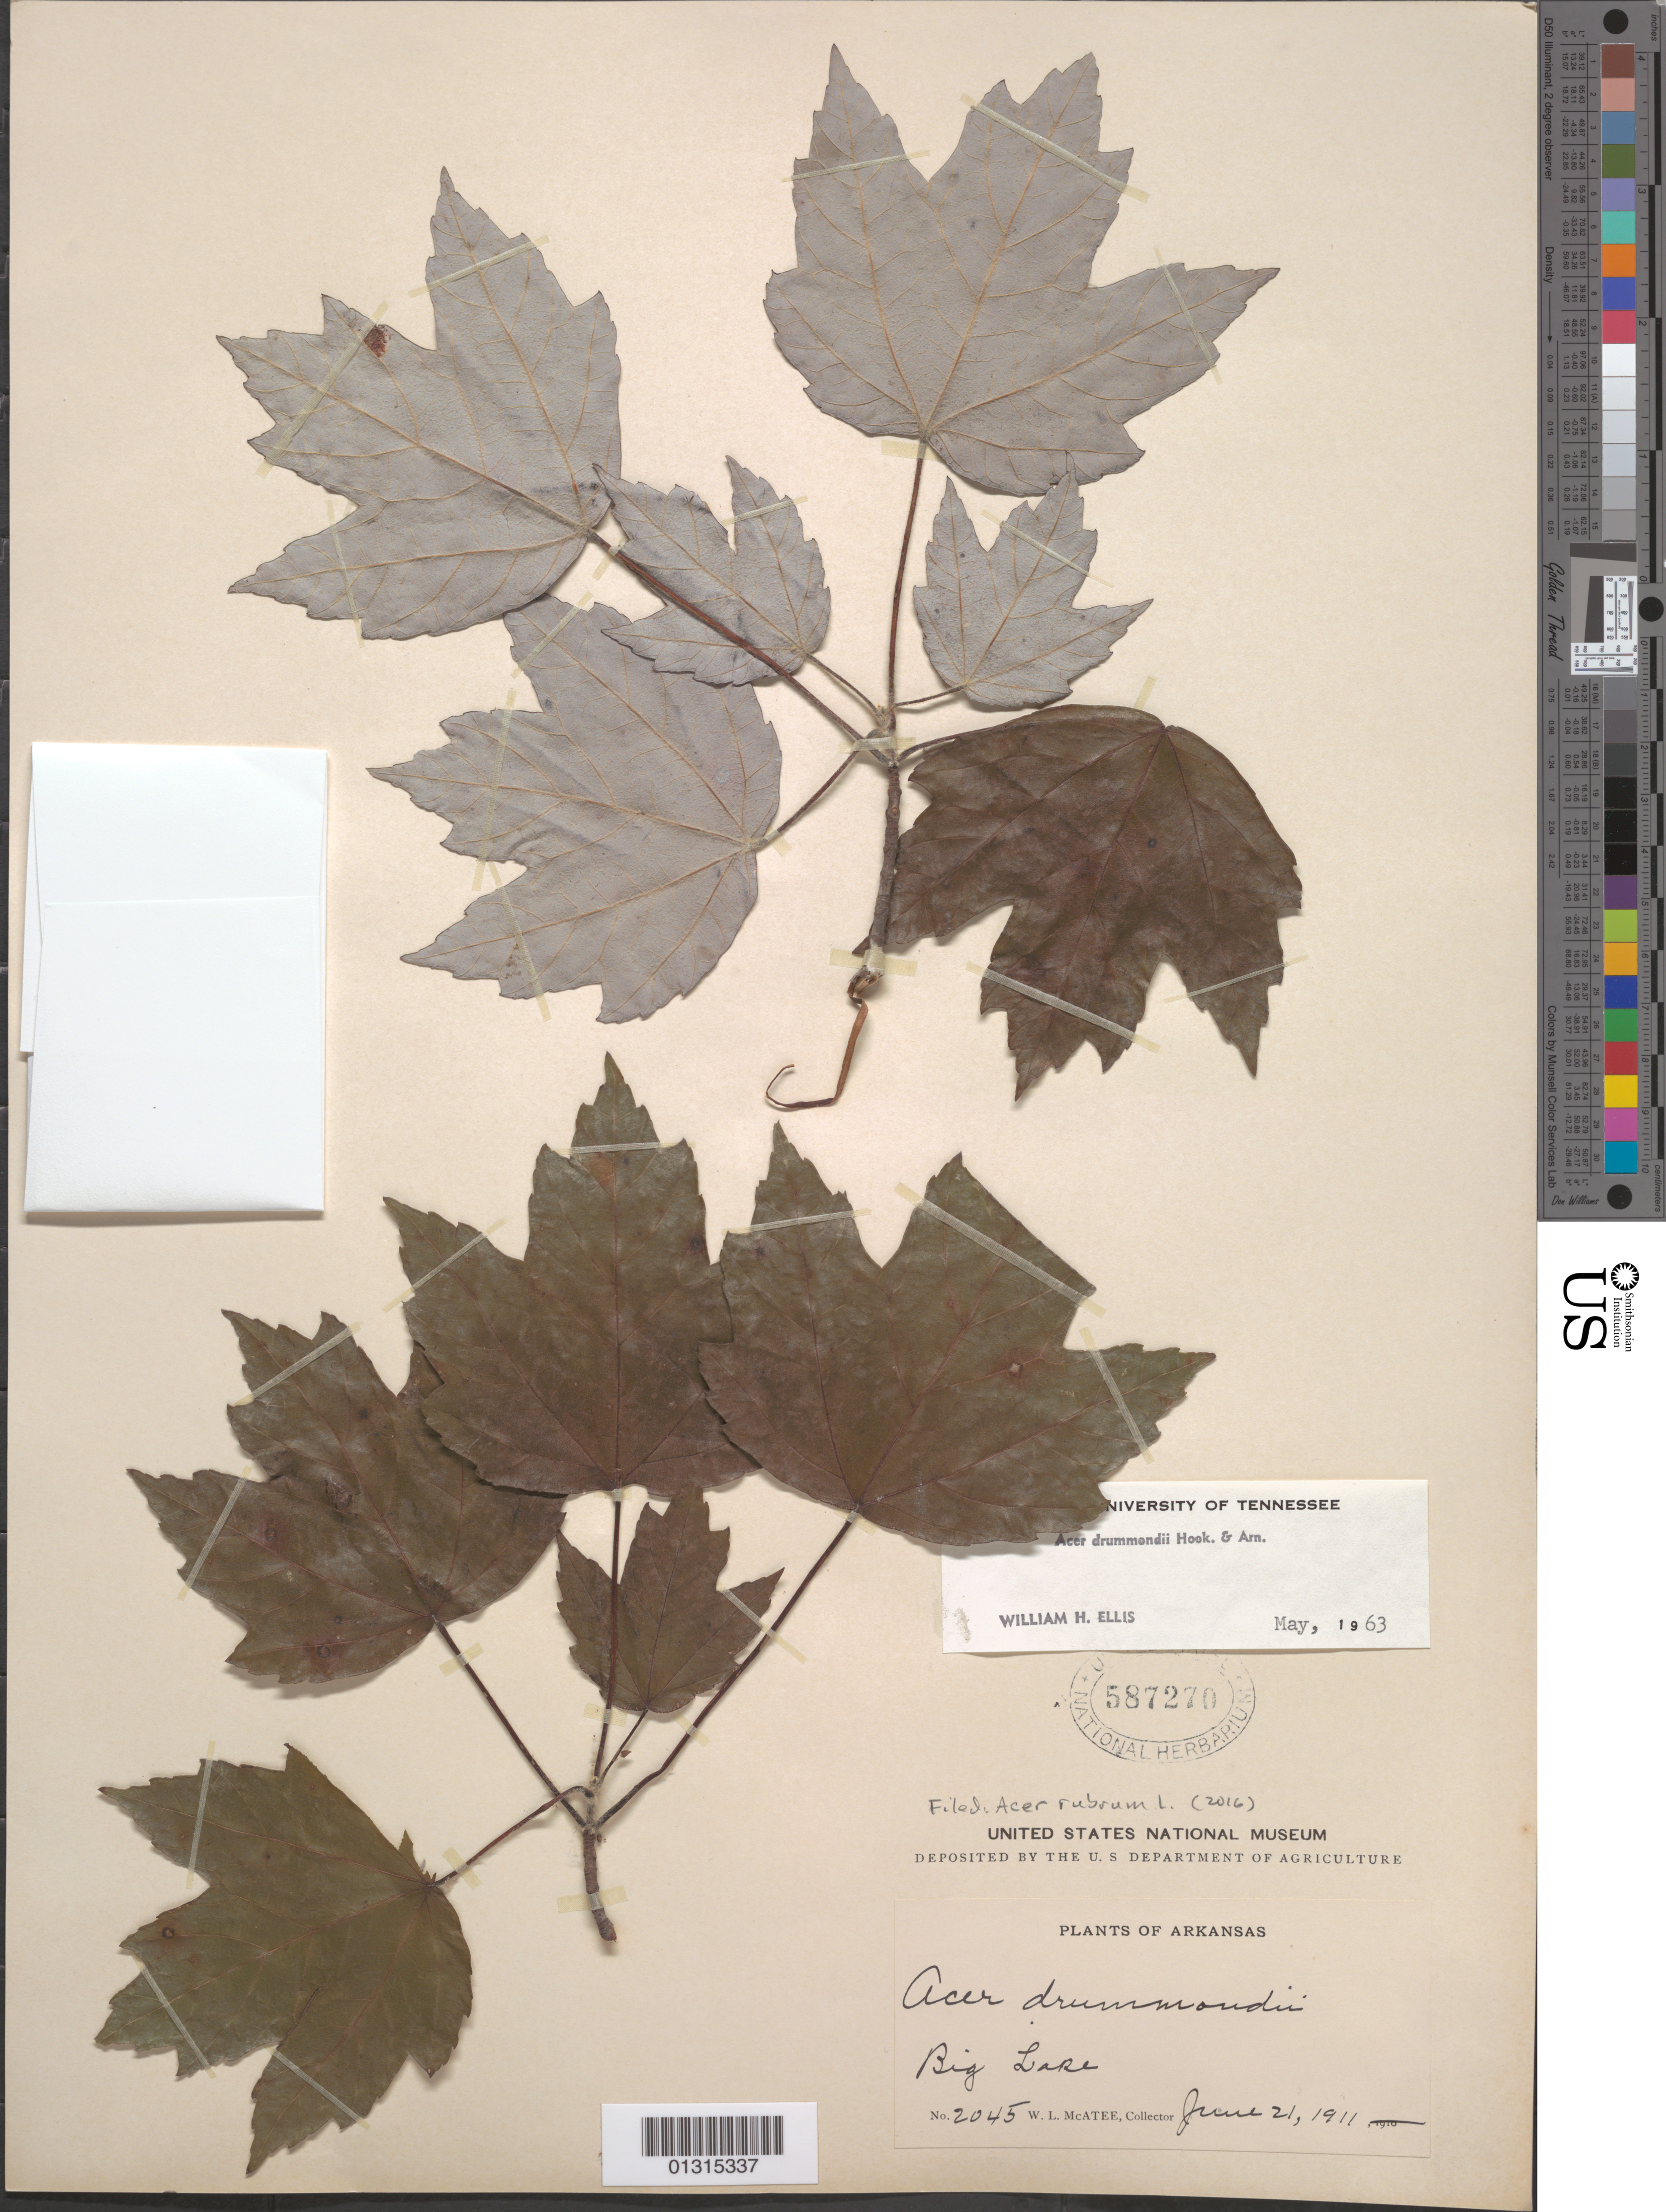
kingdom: Plantae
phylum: Tracheophyta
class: Magnoliopsida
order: Sapindales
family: Sapindaceae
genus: Acer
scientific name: Acer rubrum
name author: L.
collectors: W. McAtee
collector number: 2045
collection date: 1911-06-21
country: United States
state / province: Arkansas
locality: Big Lake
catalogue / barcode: US 587270